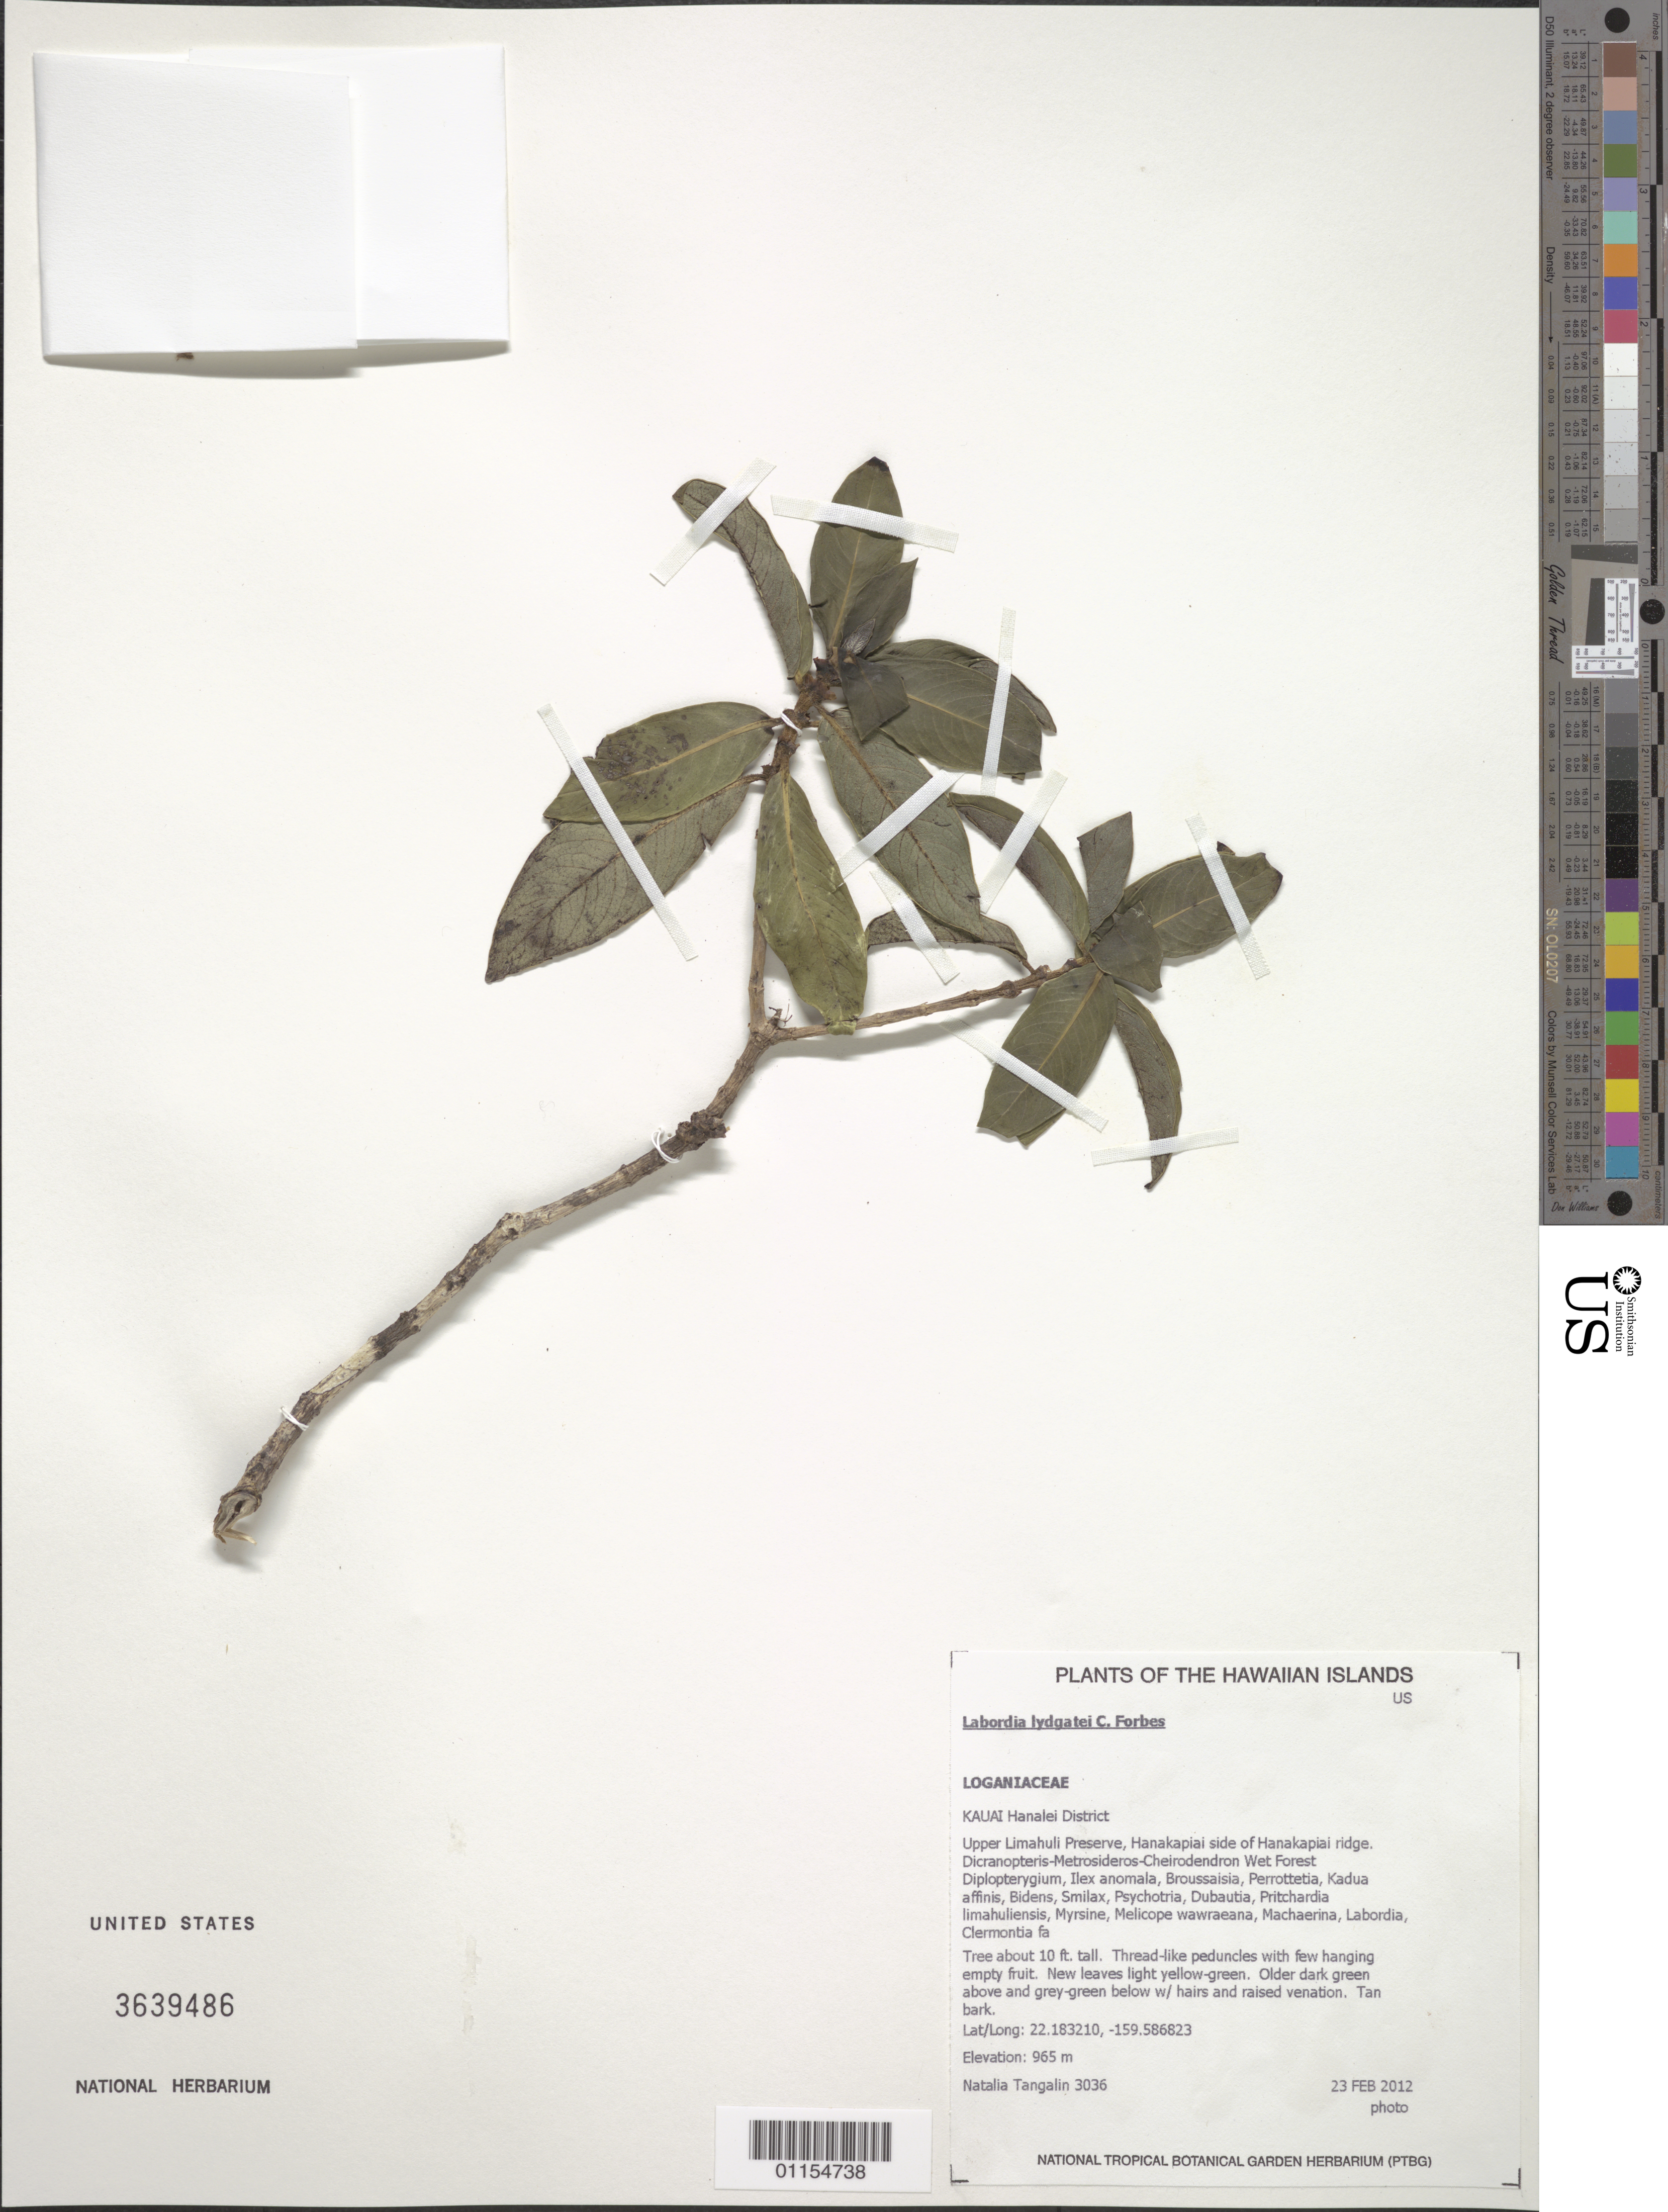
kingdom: Plantae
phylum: Tracheophyta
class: Magnoliopsida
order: Gentianales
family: Loganiaceae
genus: Geniostoma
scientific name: Geniostoma lydgatei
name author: (C.N. Forbes) Byng & Christenh.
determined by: Wagner, W. L., (BOT), Smithsonian Institution - National Museum of Natural History (UNITED STATES)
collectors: N. Tangalin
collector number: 3036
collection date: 2012-02-23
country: United States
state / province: Hawaii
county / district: Kaui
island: Kaua'i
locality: Hanalei District, Upper Limahuli Preserve, Hanakapiai side of Hanakapiai ridge.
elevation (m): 965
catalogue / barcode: US 3639486